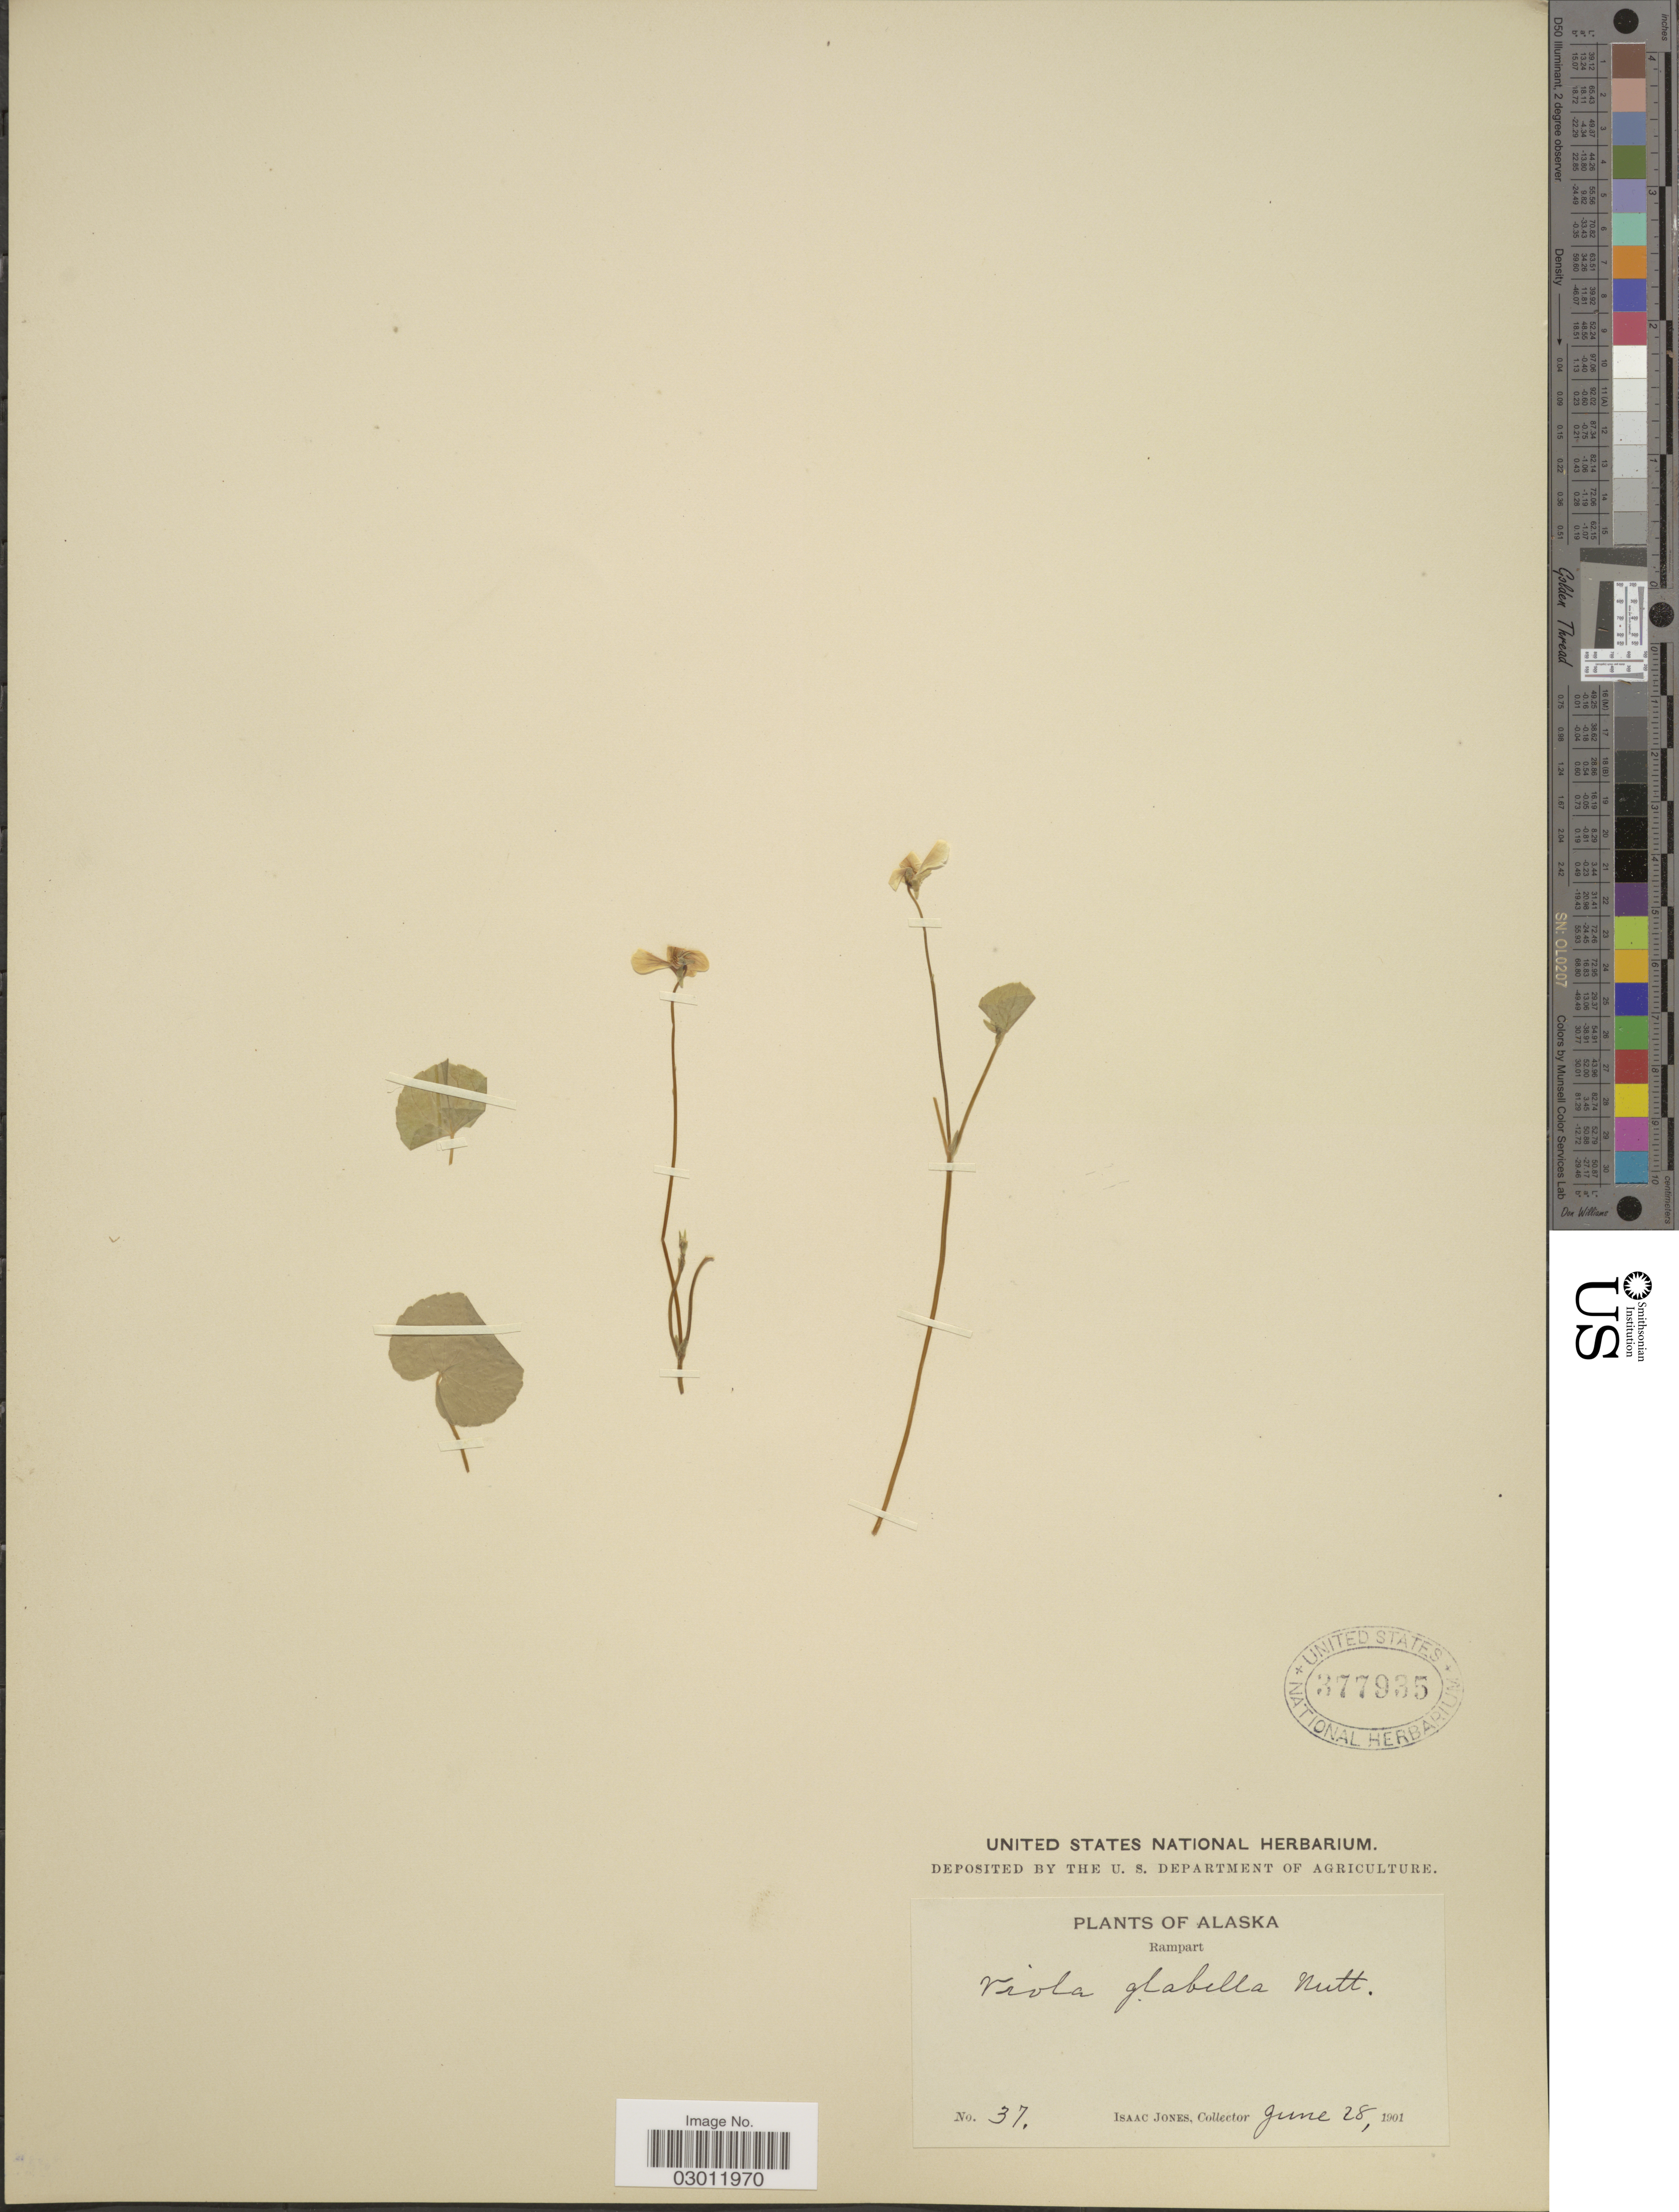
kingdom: Plantae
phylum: Tracheophyta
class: Magnoliopsida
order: Malpighiales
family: Violaceae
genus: Viola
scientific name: Viola biflora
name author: L.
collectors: I. Jones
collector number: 37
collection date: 1901-06-28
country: United States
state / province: Alaska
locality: Rampart.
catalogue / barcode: US 377935